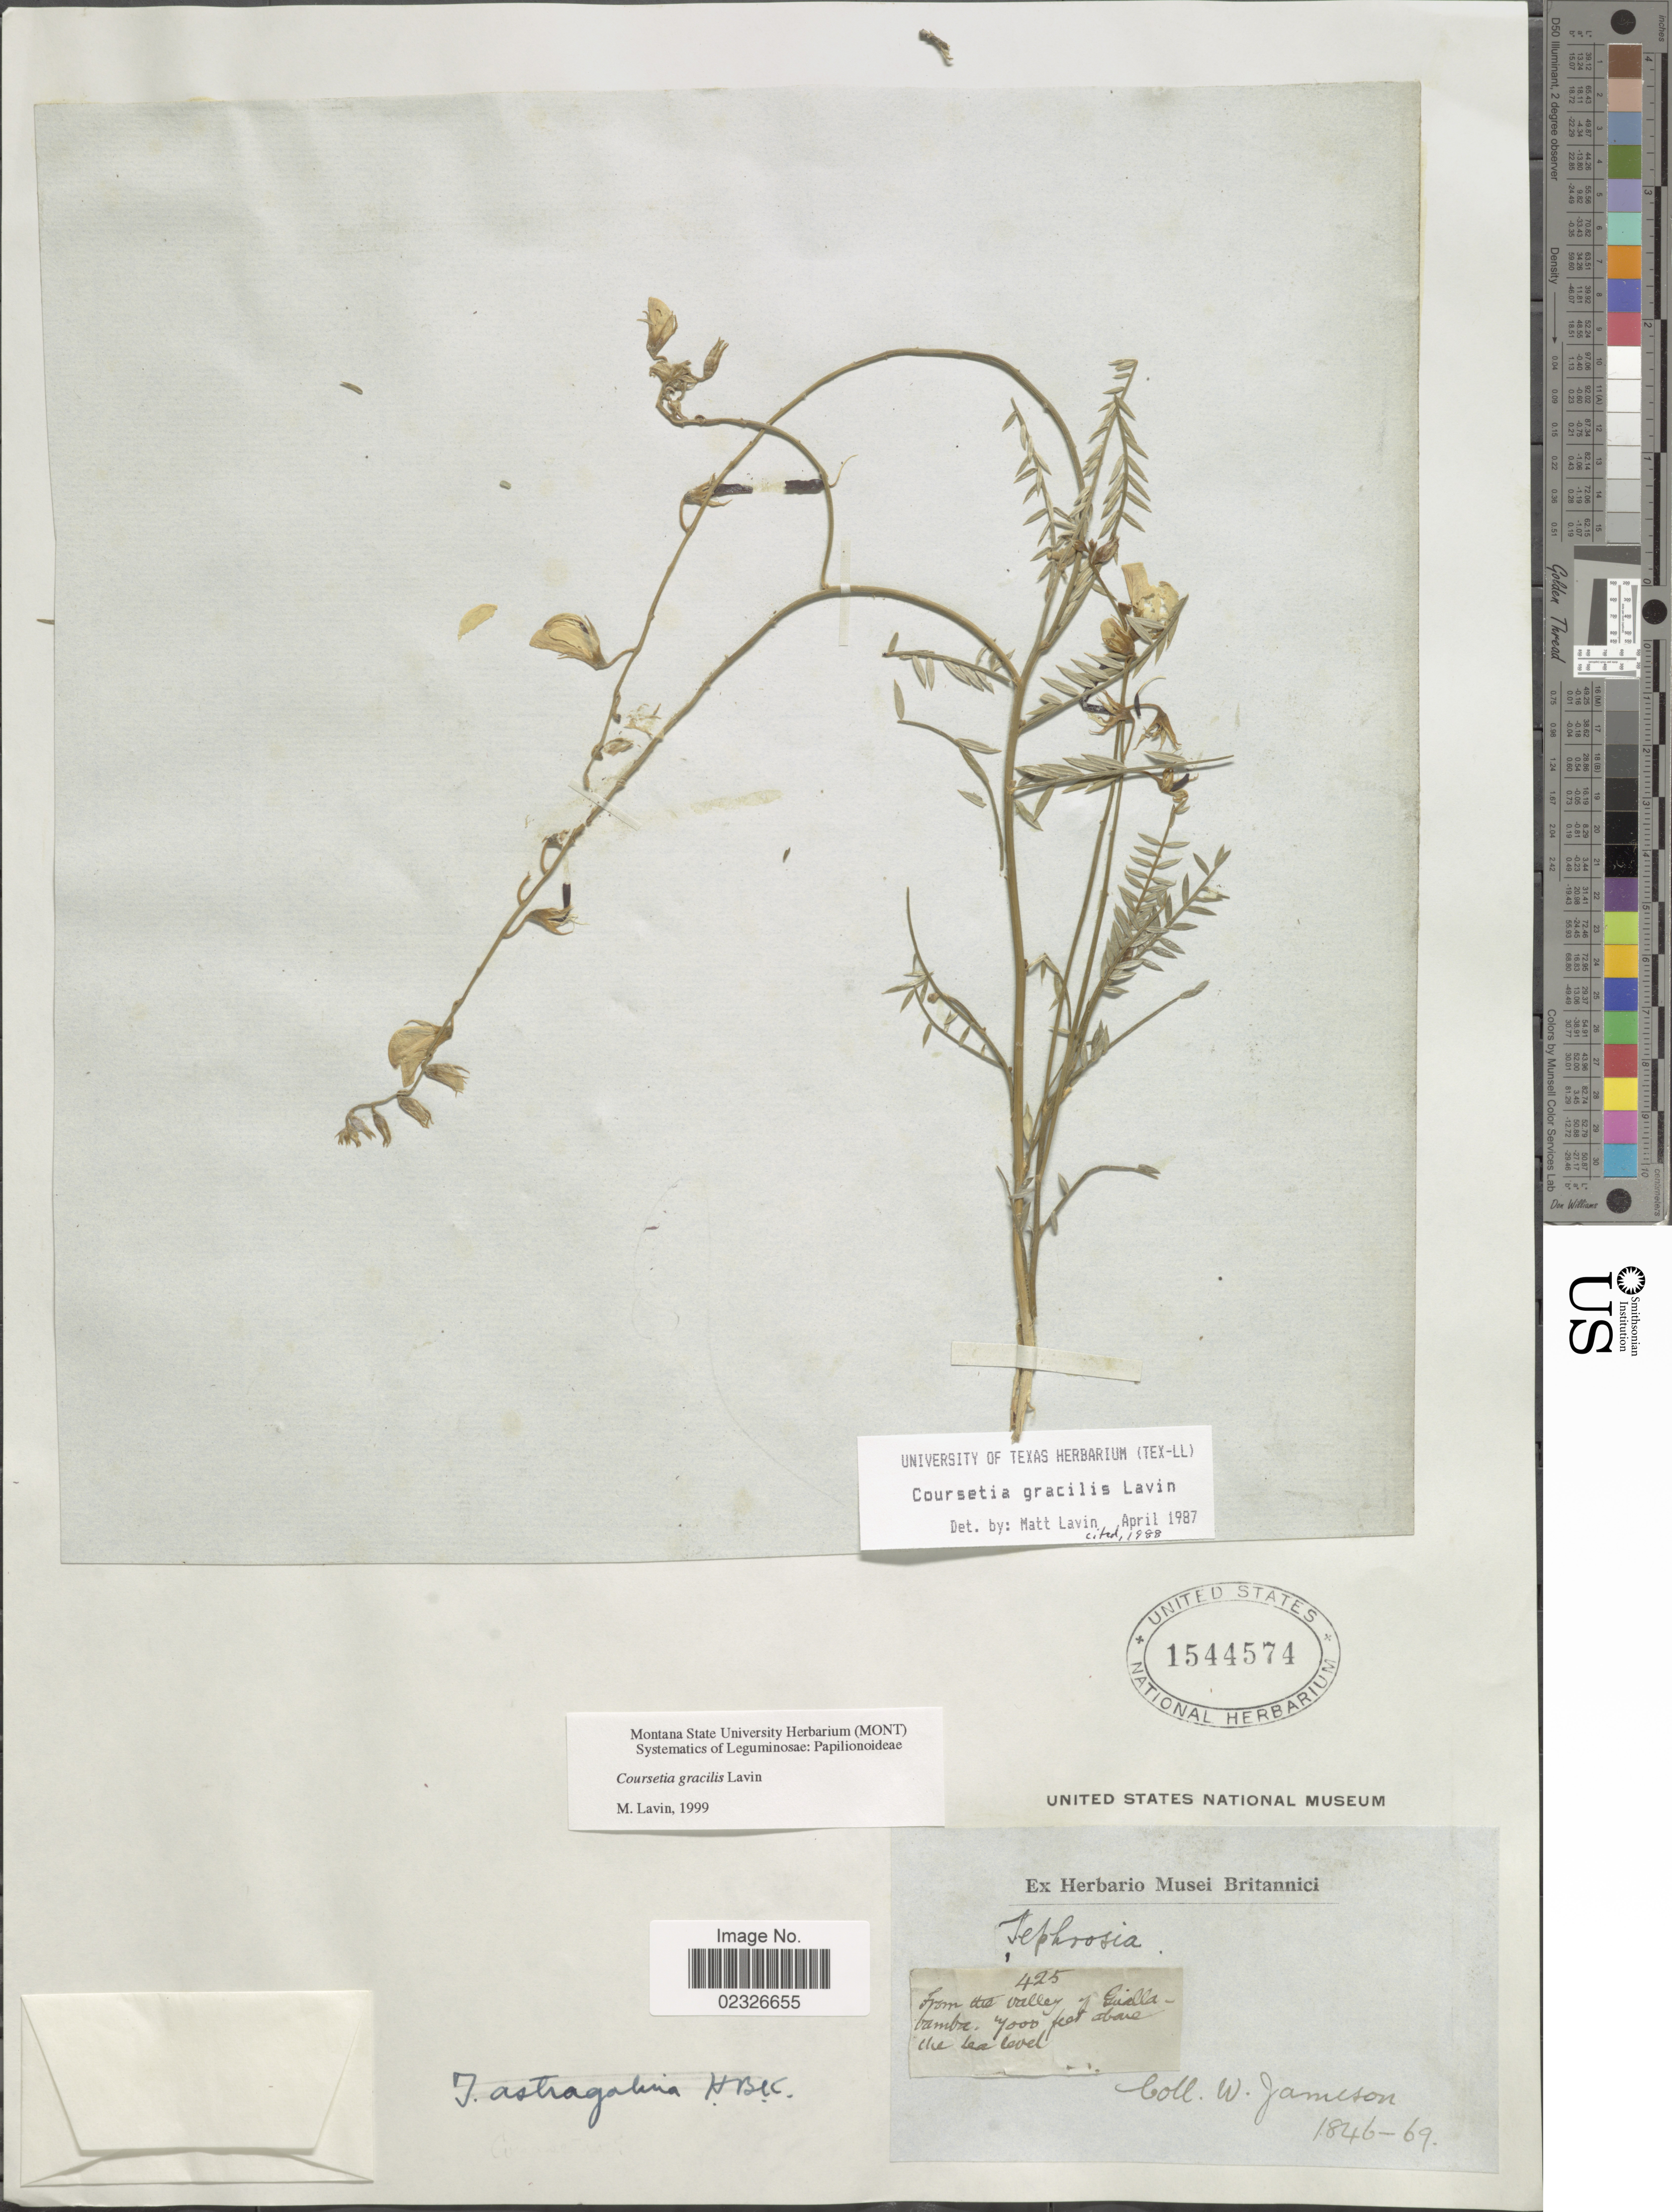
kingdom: Plantae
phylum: Tracheophyta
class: Magnoliopsida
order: Fabales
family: Fabaceae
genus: Coursetia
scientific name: Coursetia gracilis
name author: Lavin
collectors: W. Jameson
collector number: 425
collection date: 1846/1869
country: Ecuador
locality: From the valley of Guayllabamba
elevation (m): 2134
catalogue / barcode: US 1544574